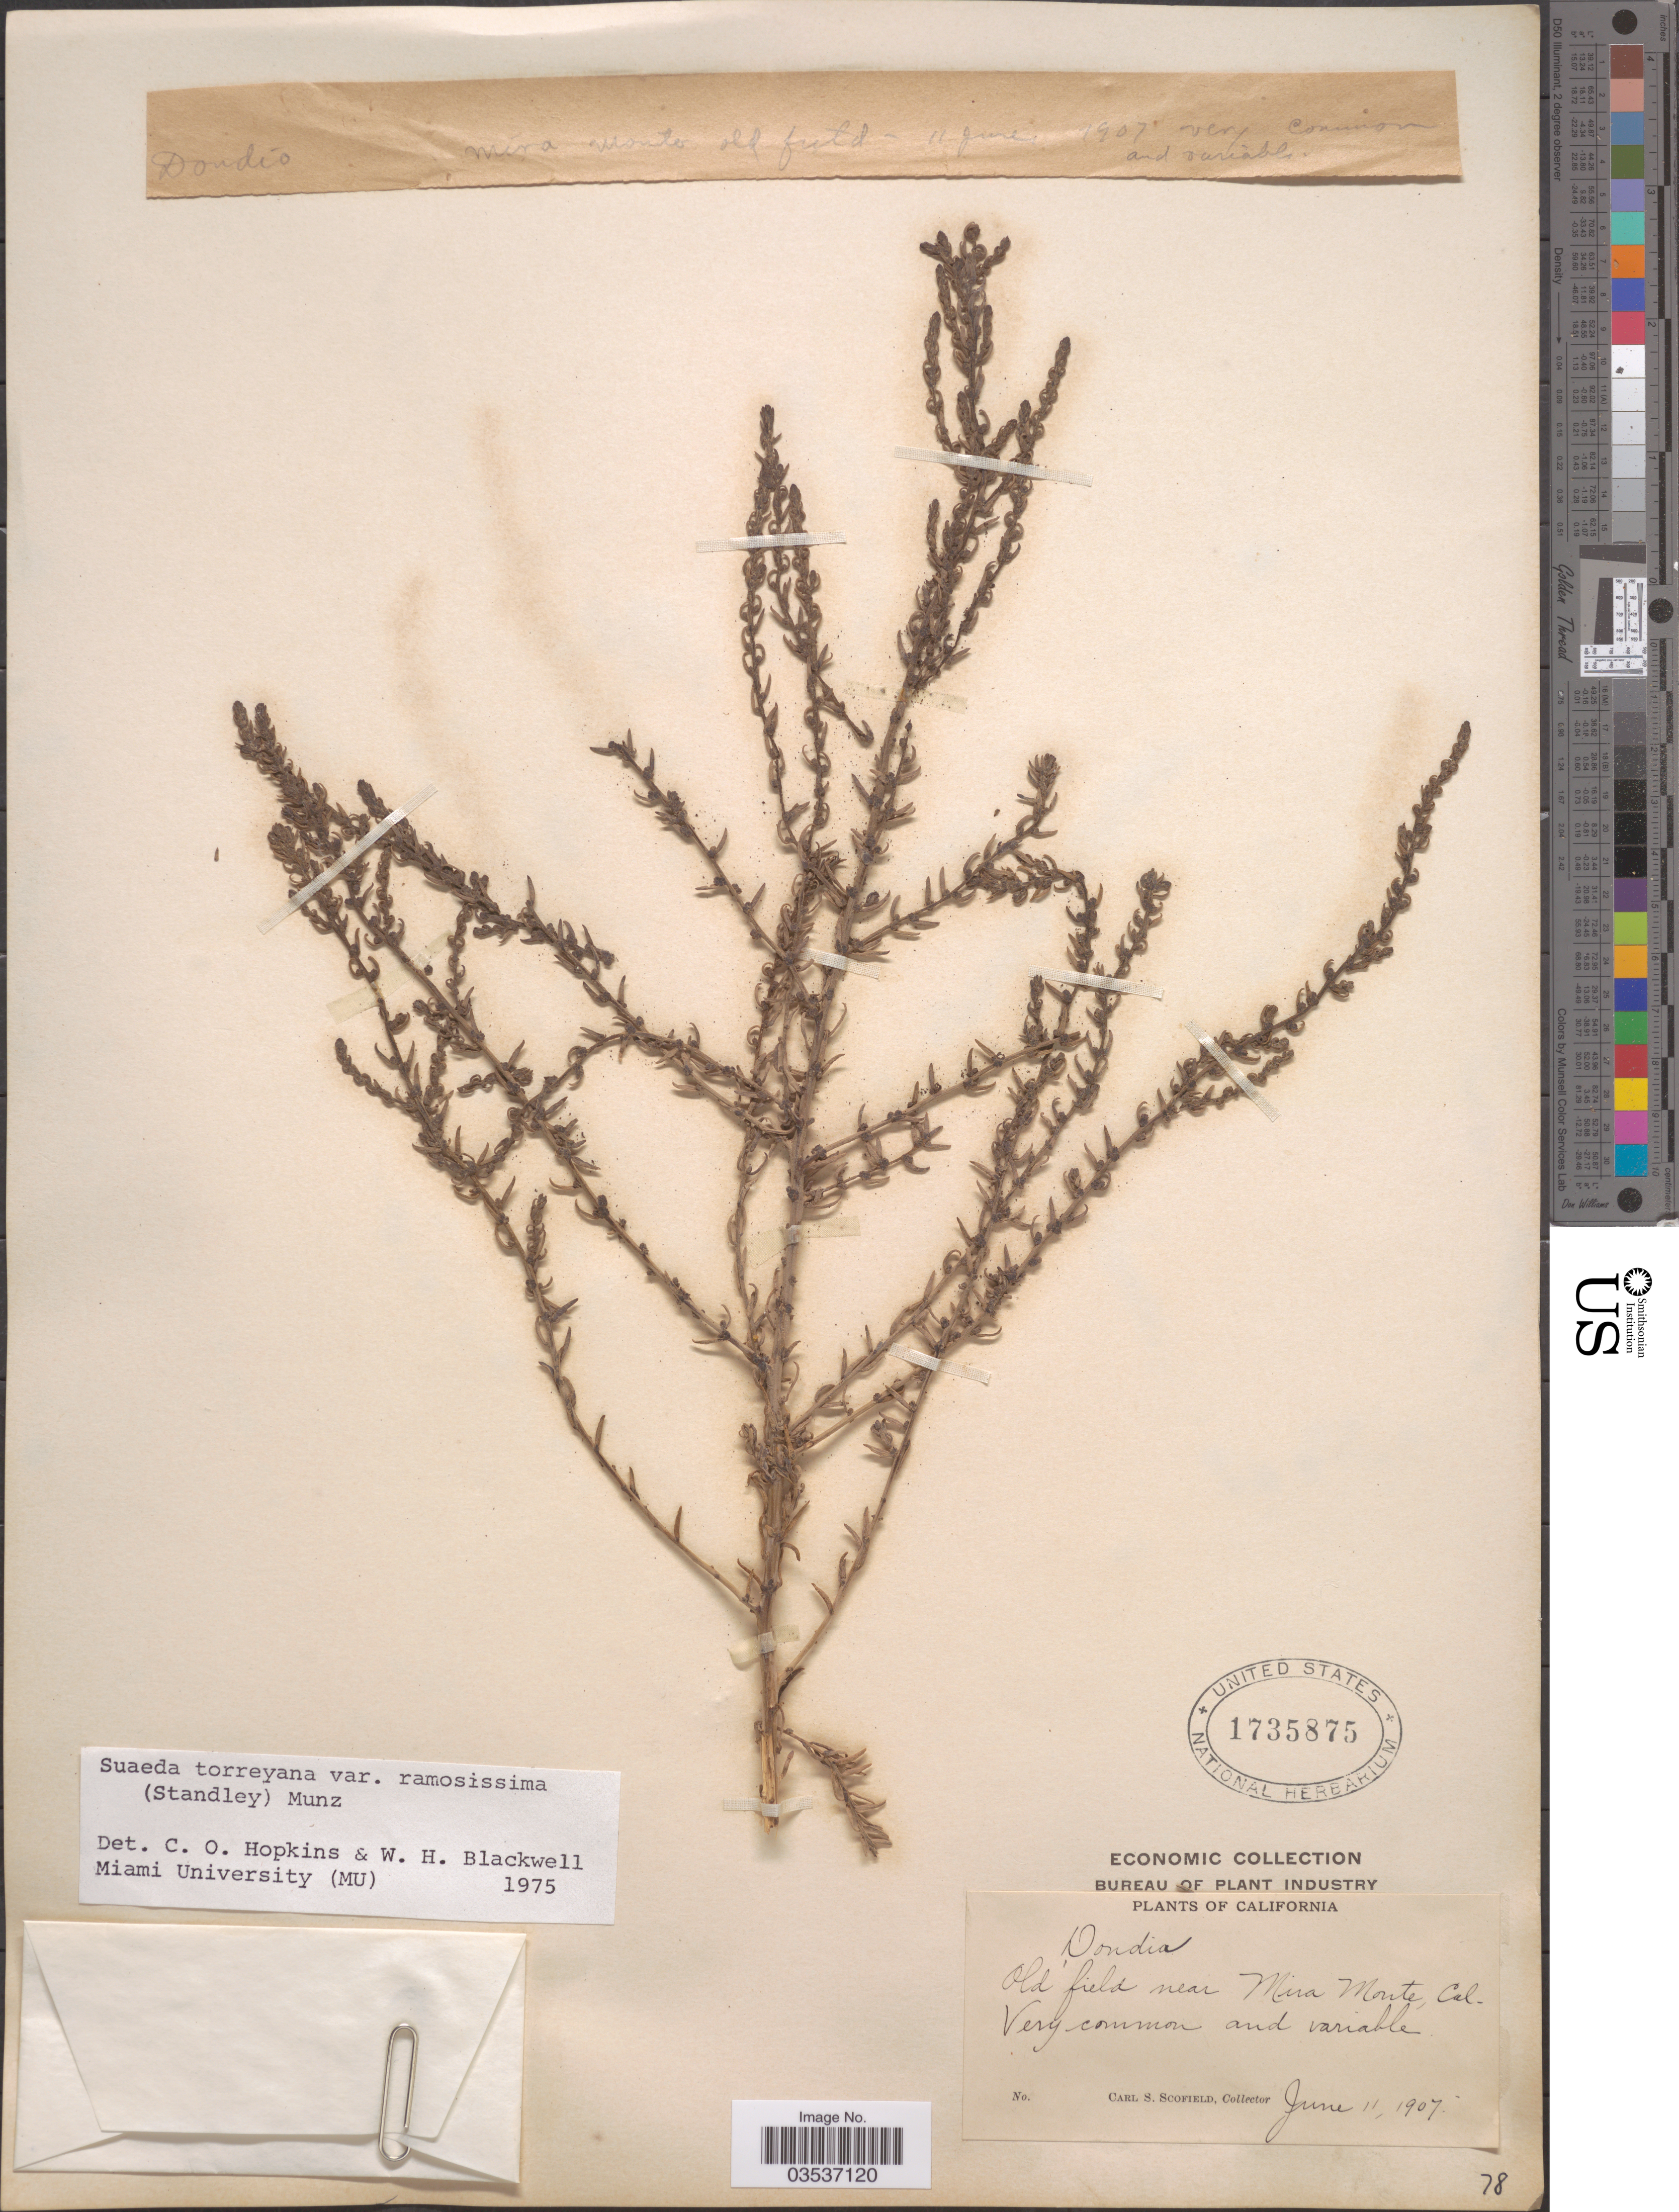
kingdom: Plantae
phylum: Tracheophyta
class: Magnoliopsida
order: Caryophyllales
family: Amaranthaceae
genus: Suaeda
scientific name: Suaeda torreyana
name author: S. Watson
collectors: C. Scofield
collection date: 1907-06-11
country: United States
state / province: California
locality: Near Mira Monte.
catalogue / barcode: US 1735875